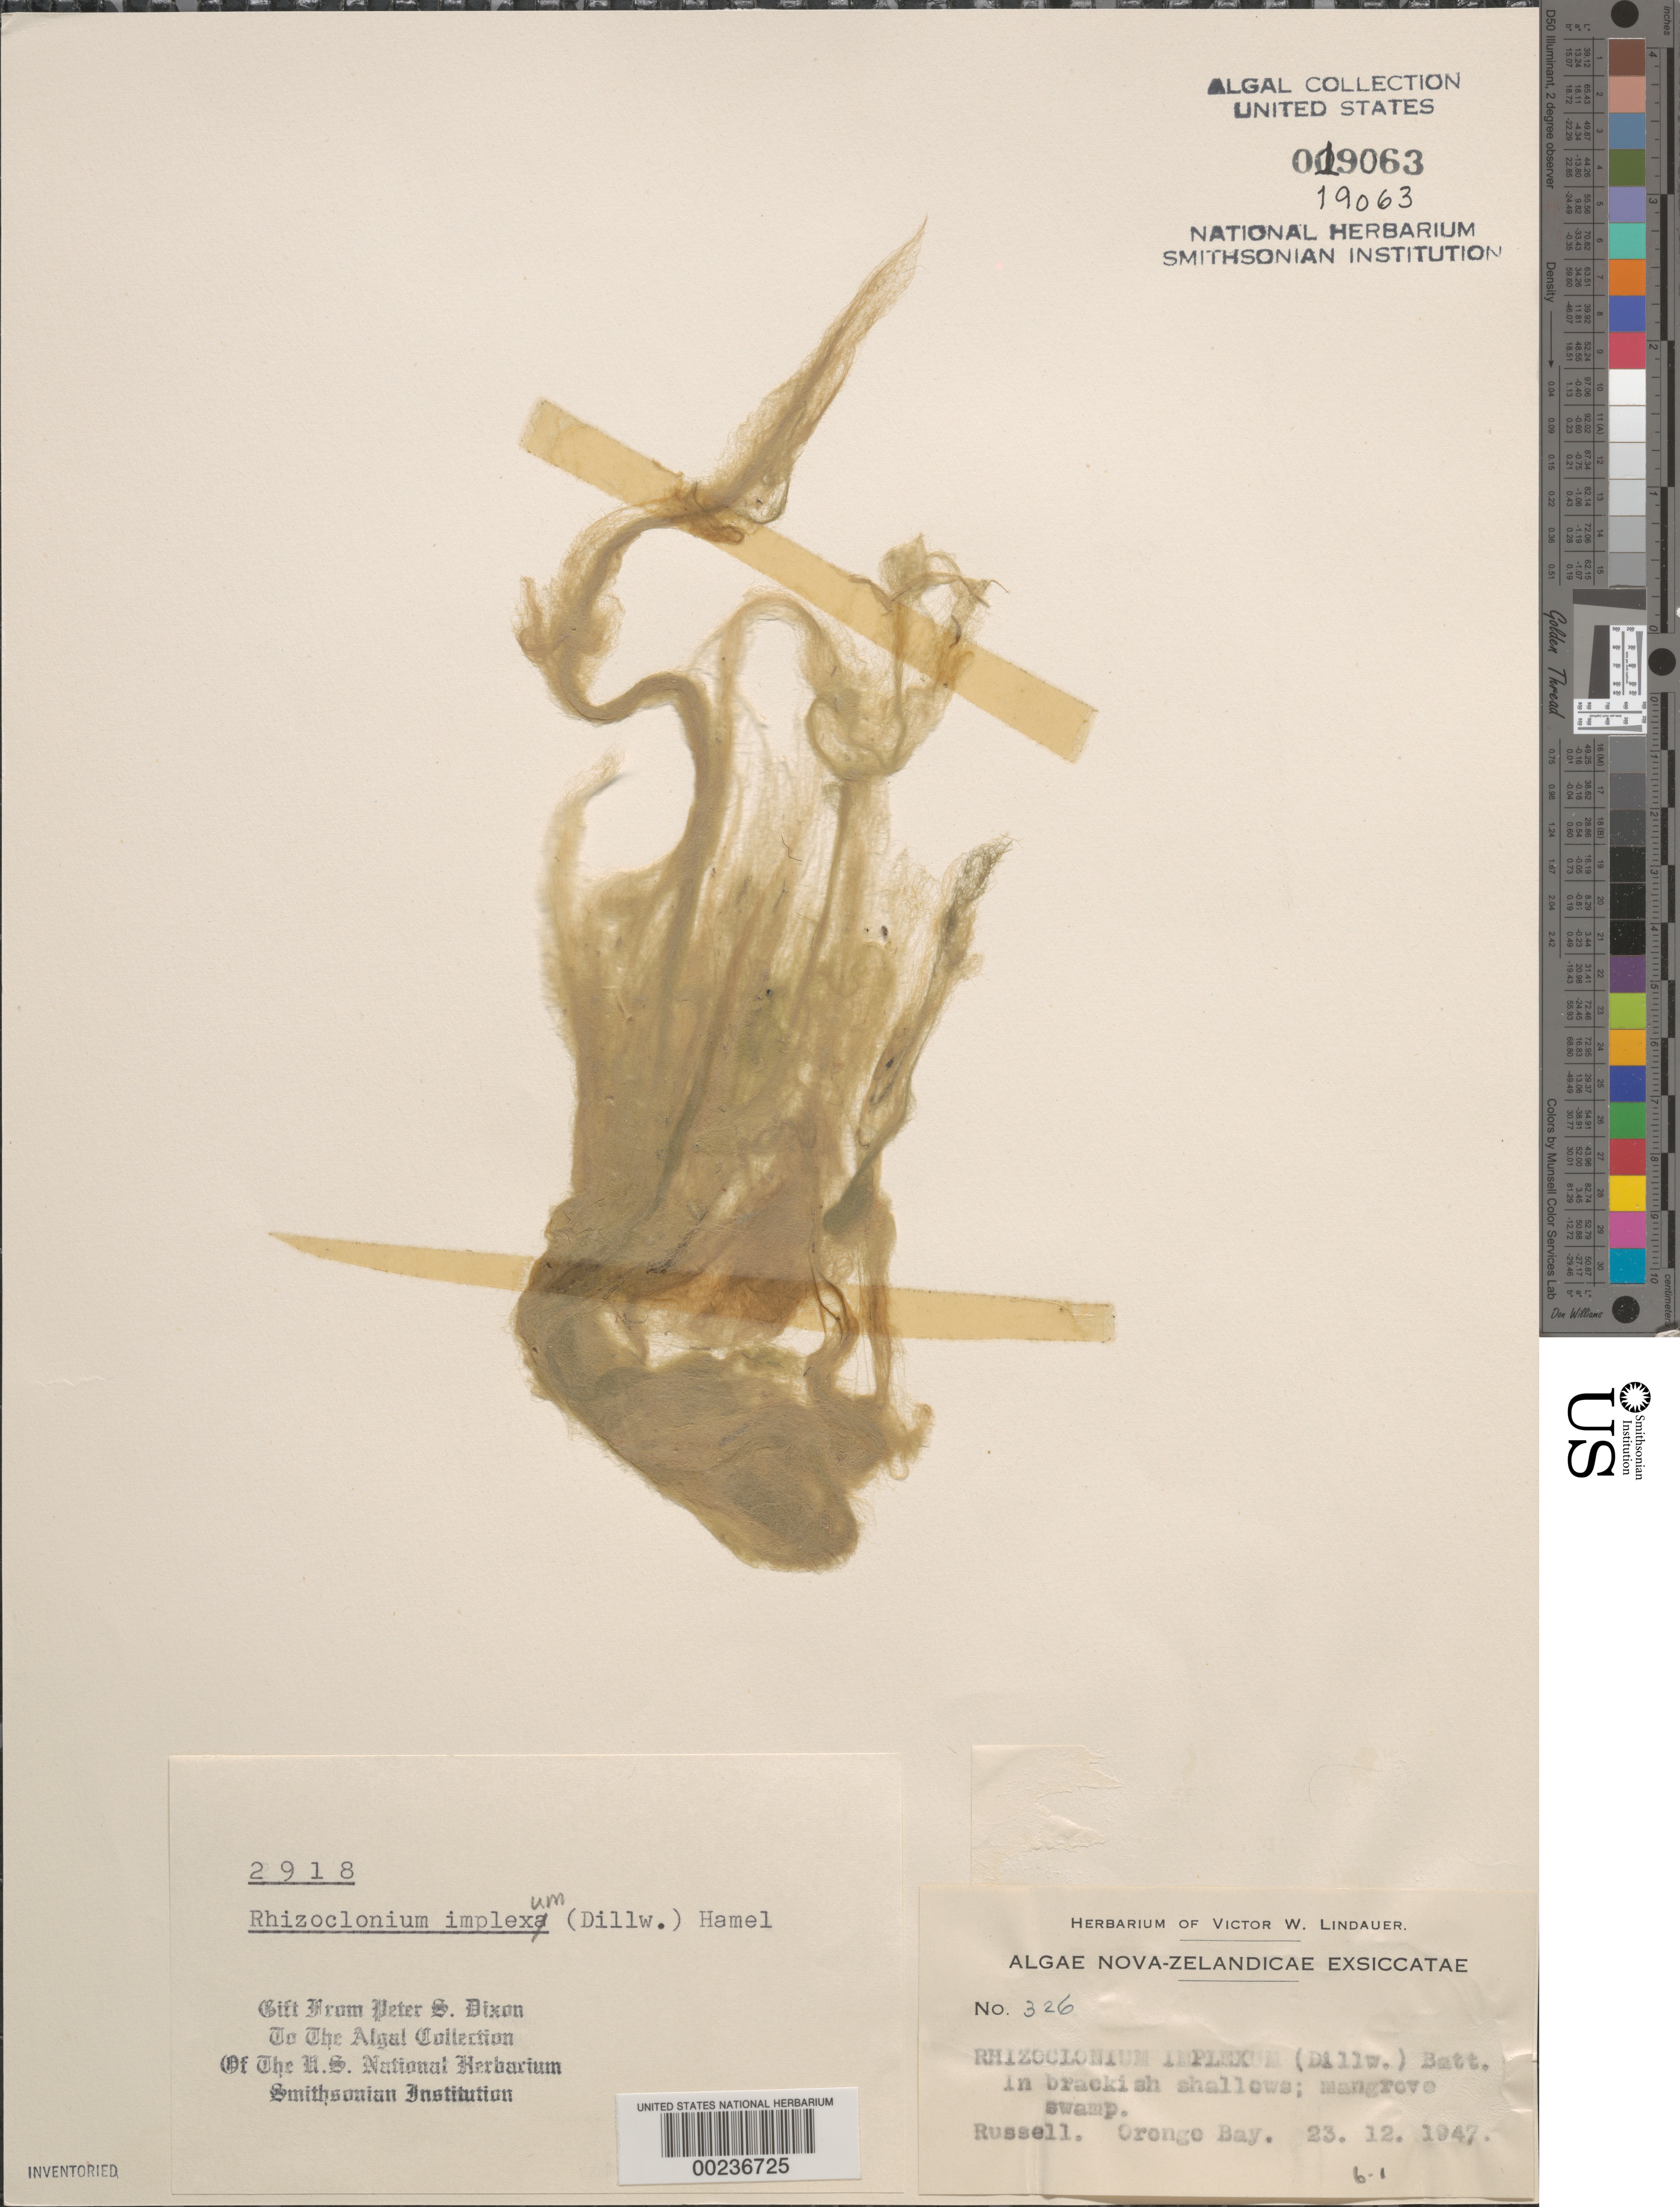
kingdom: Plantae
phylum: Chlorophyta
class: Ulvophyceae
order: Cladophorales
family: Cladophoraceae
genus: Rhizoclonium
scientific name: Rhizoclonium riparium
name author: (Roth) Harv.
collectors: V. Lindauer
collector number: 326 & PSD 2918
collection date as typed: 23 Dec 1947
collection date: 1947-12-23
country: New Zealand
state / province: Northland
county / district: Far North District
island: North Island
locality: Russell, Orongo Bay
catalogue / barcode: US 19063